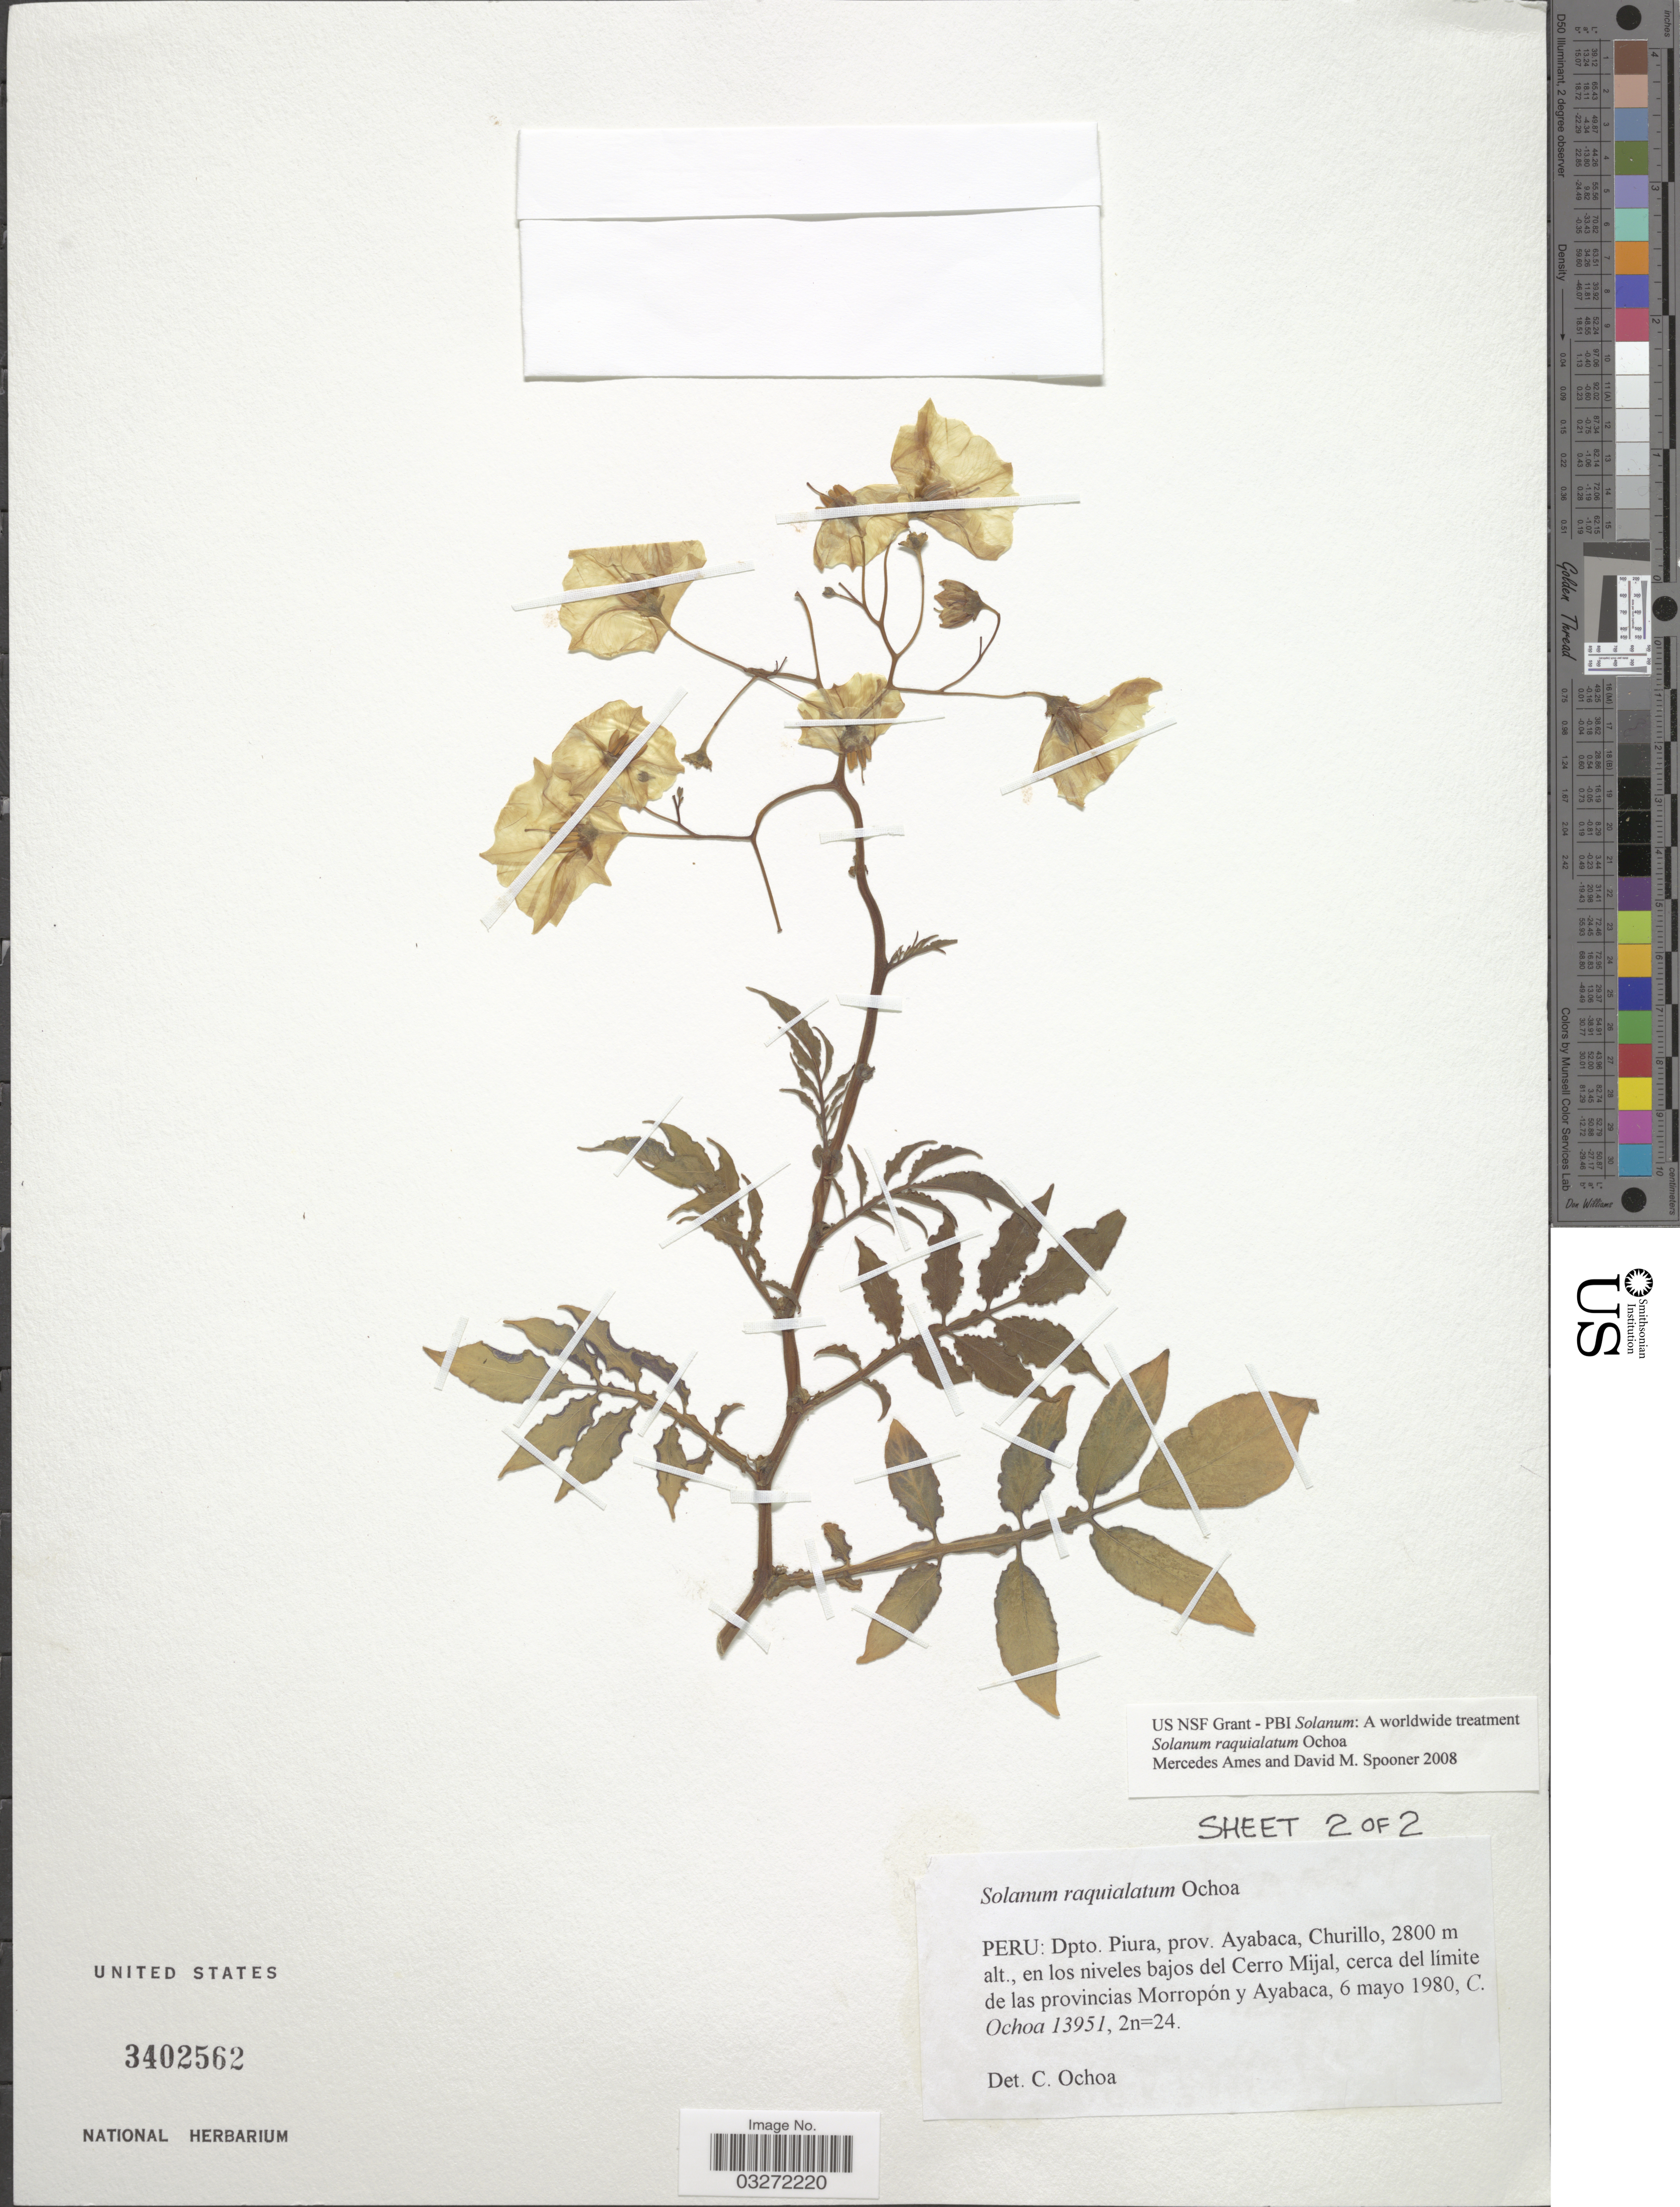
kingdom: Plantae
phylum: Tracheophyta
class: Magnoliopsida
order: Solanales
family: Solanaceae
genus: Solanum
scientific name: Solanum raquialatum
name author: Ochoa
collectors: C. Ochoa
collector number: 13951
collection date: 1980-05-06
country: Peru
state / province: Piura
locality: Dpto. Piura, prov. Ayabaca, Churillo, en los niveles bajos del Cerro Mijal, cerca del límite de las provincias Morropón y Ayabaca.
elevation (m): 2800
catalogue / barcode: US 3402562